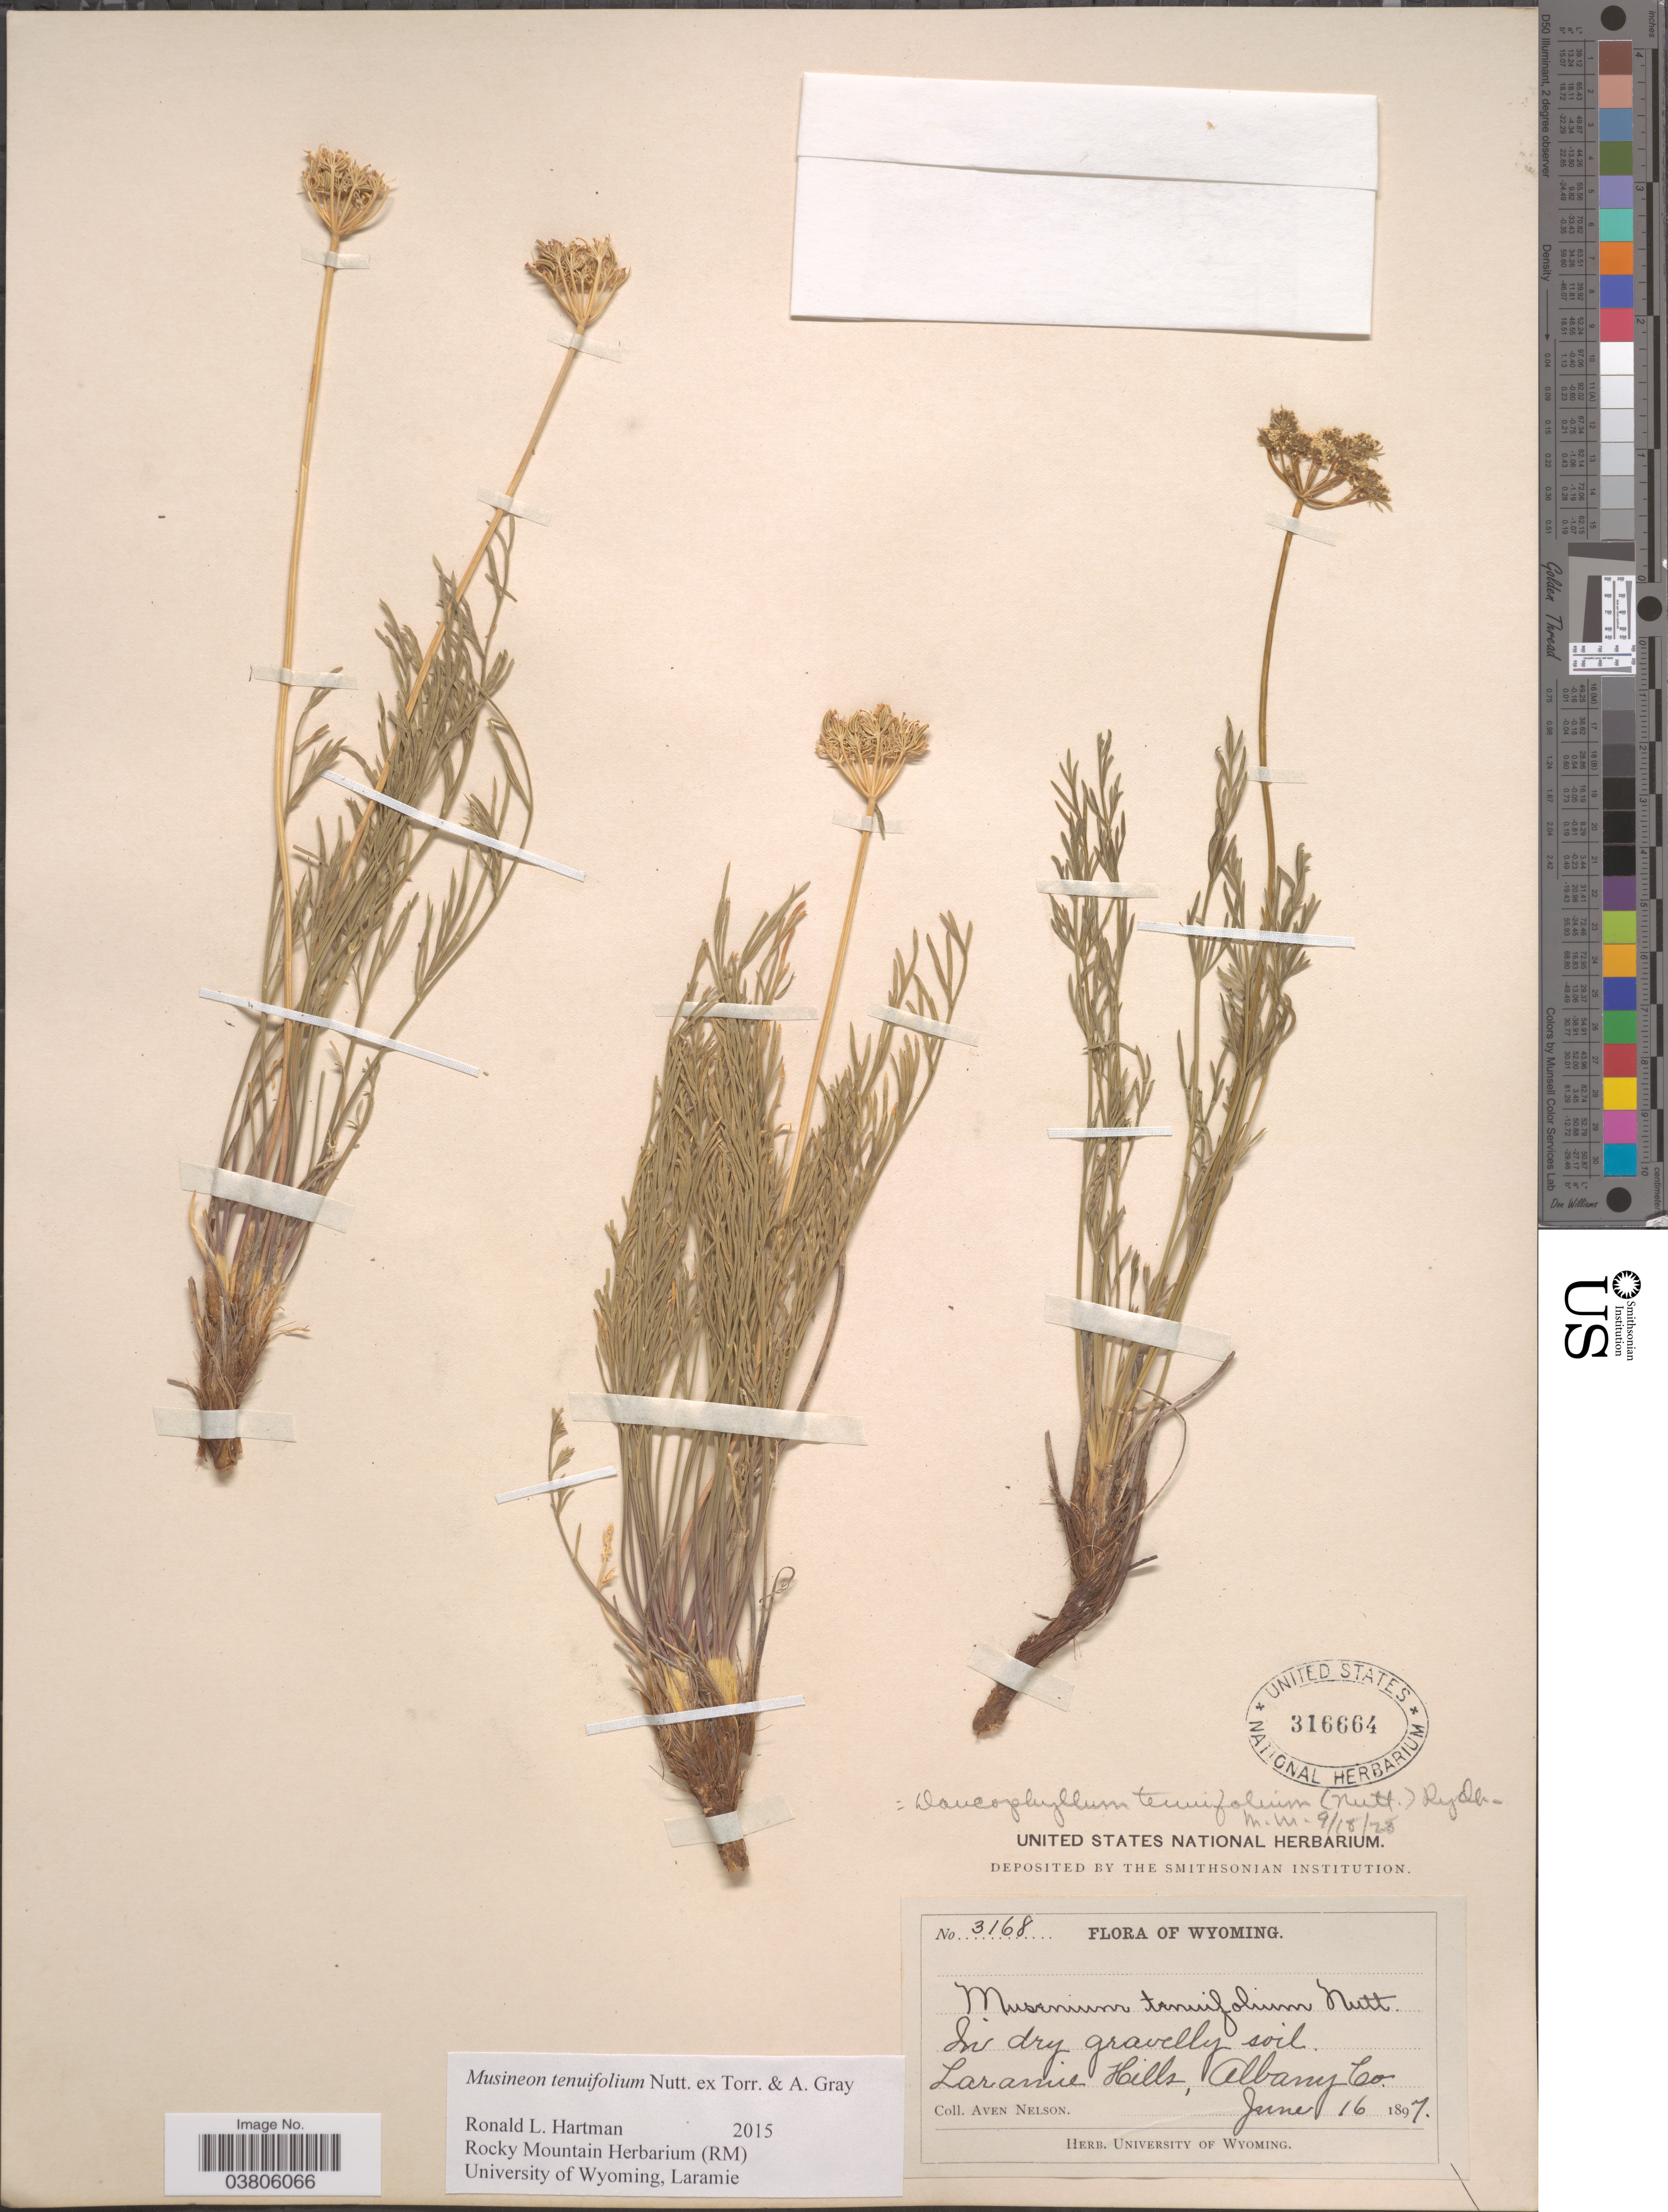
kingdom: Plantae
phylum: Tracheophyta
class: Magnoliopsida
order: Apiales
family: Apiaceae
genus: Musineon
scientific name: Musineon tenuifolium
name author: Nutt.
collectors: A. Nelson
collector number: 3168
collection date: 1897-06-16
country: United States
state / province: Wyoming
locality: Laramie Hills, Albany Co.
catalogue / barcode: US 316664